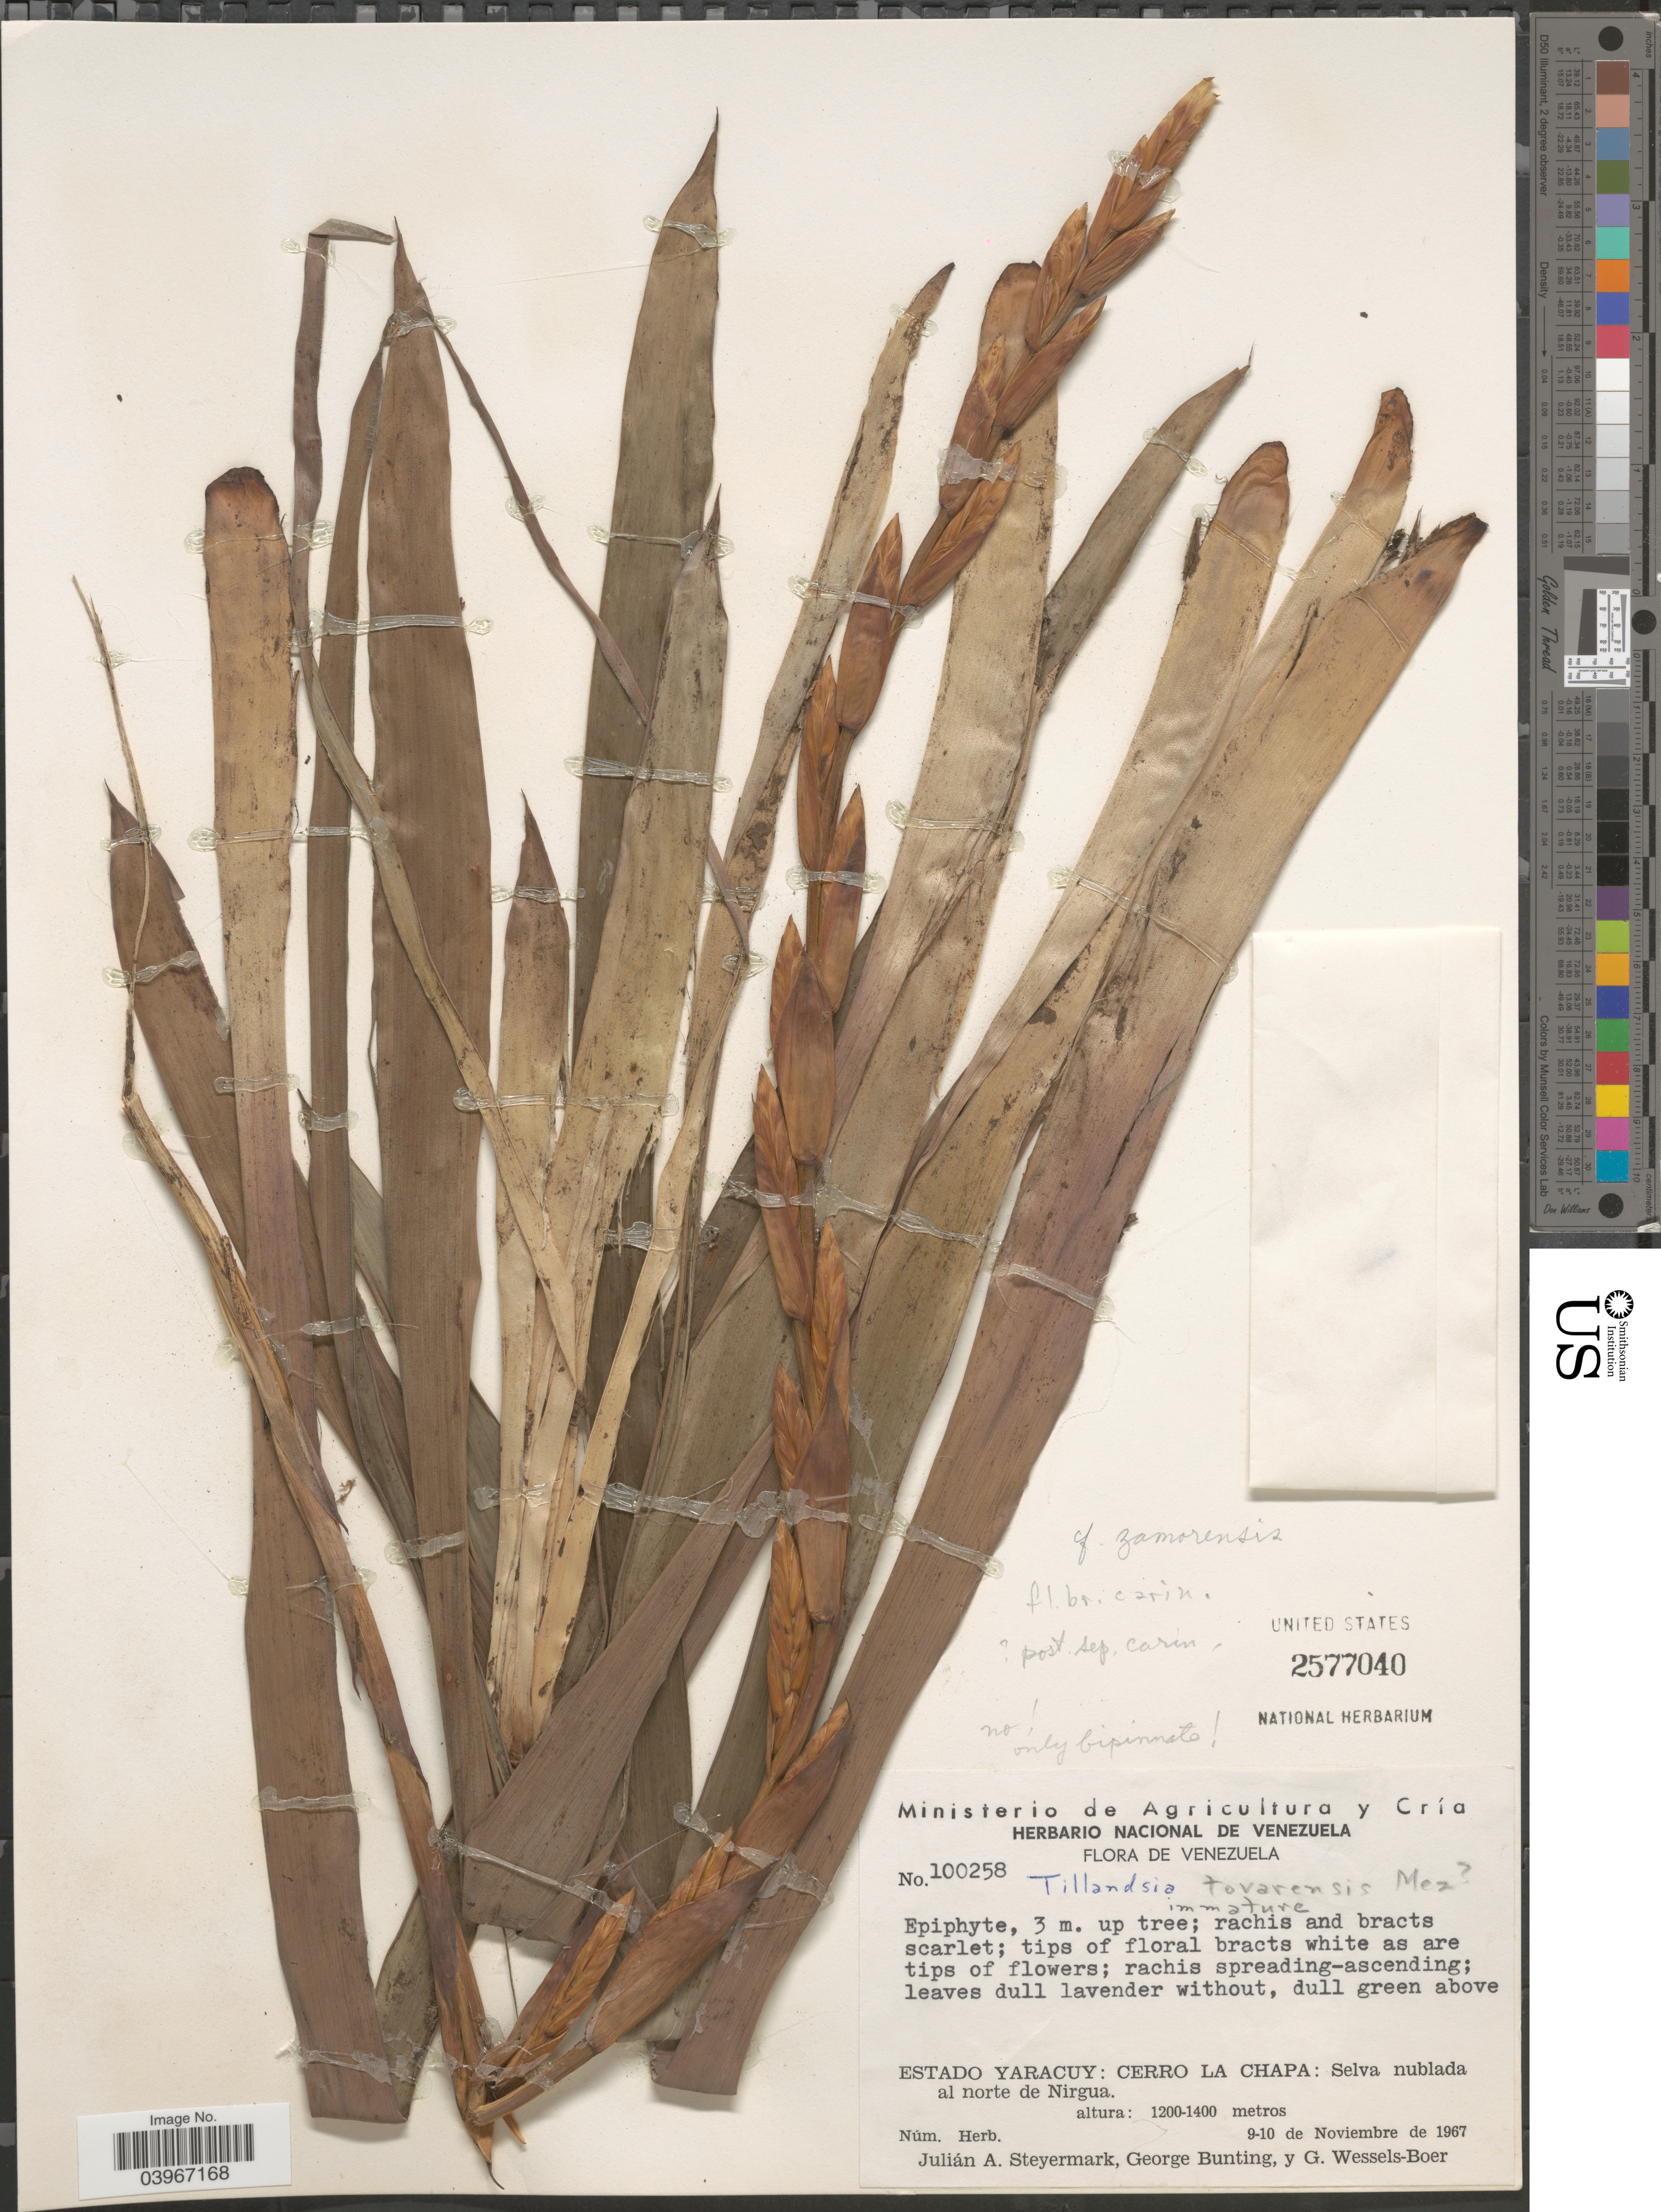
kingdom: Plantae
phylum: Tracheophyta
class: Liliopsida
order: Poales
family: Bromeliaceae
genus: Cipuropsis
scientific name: Cipuropsis amicorum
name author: (I. Ramírez & Bevilacqua) Gouda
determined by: Gouda, E. J.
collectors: J. Steyermark, G. S. Bunting & G. Wessels Boer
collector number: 100258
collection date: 1967-11-09/1967-11-10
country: Venezuela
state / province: Yaracuy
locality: Cerro La Chapa: Selva nublada al norte de Nirgua.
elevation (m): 1200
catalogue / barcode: US 2577040